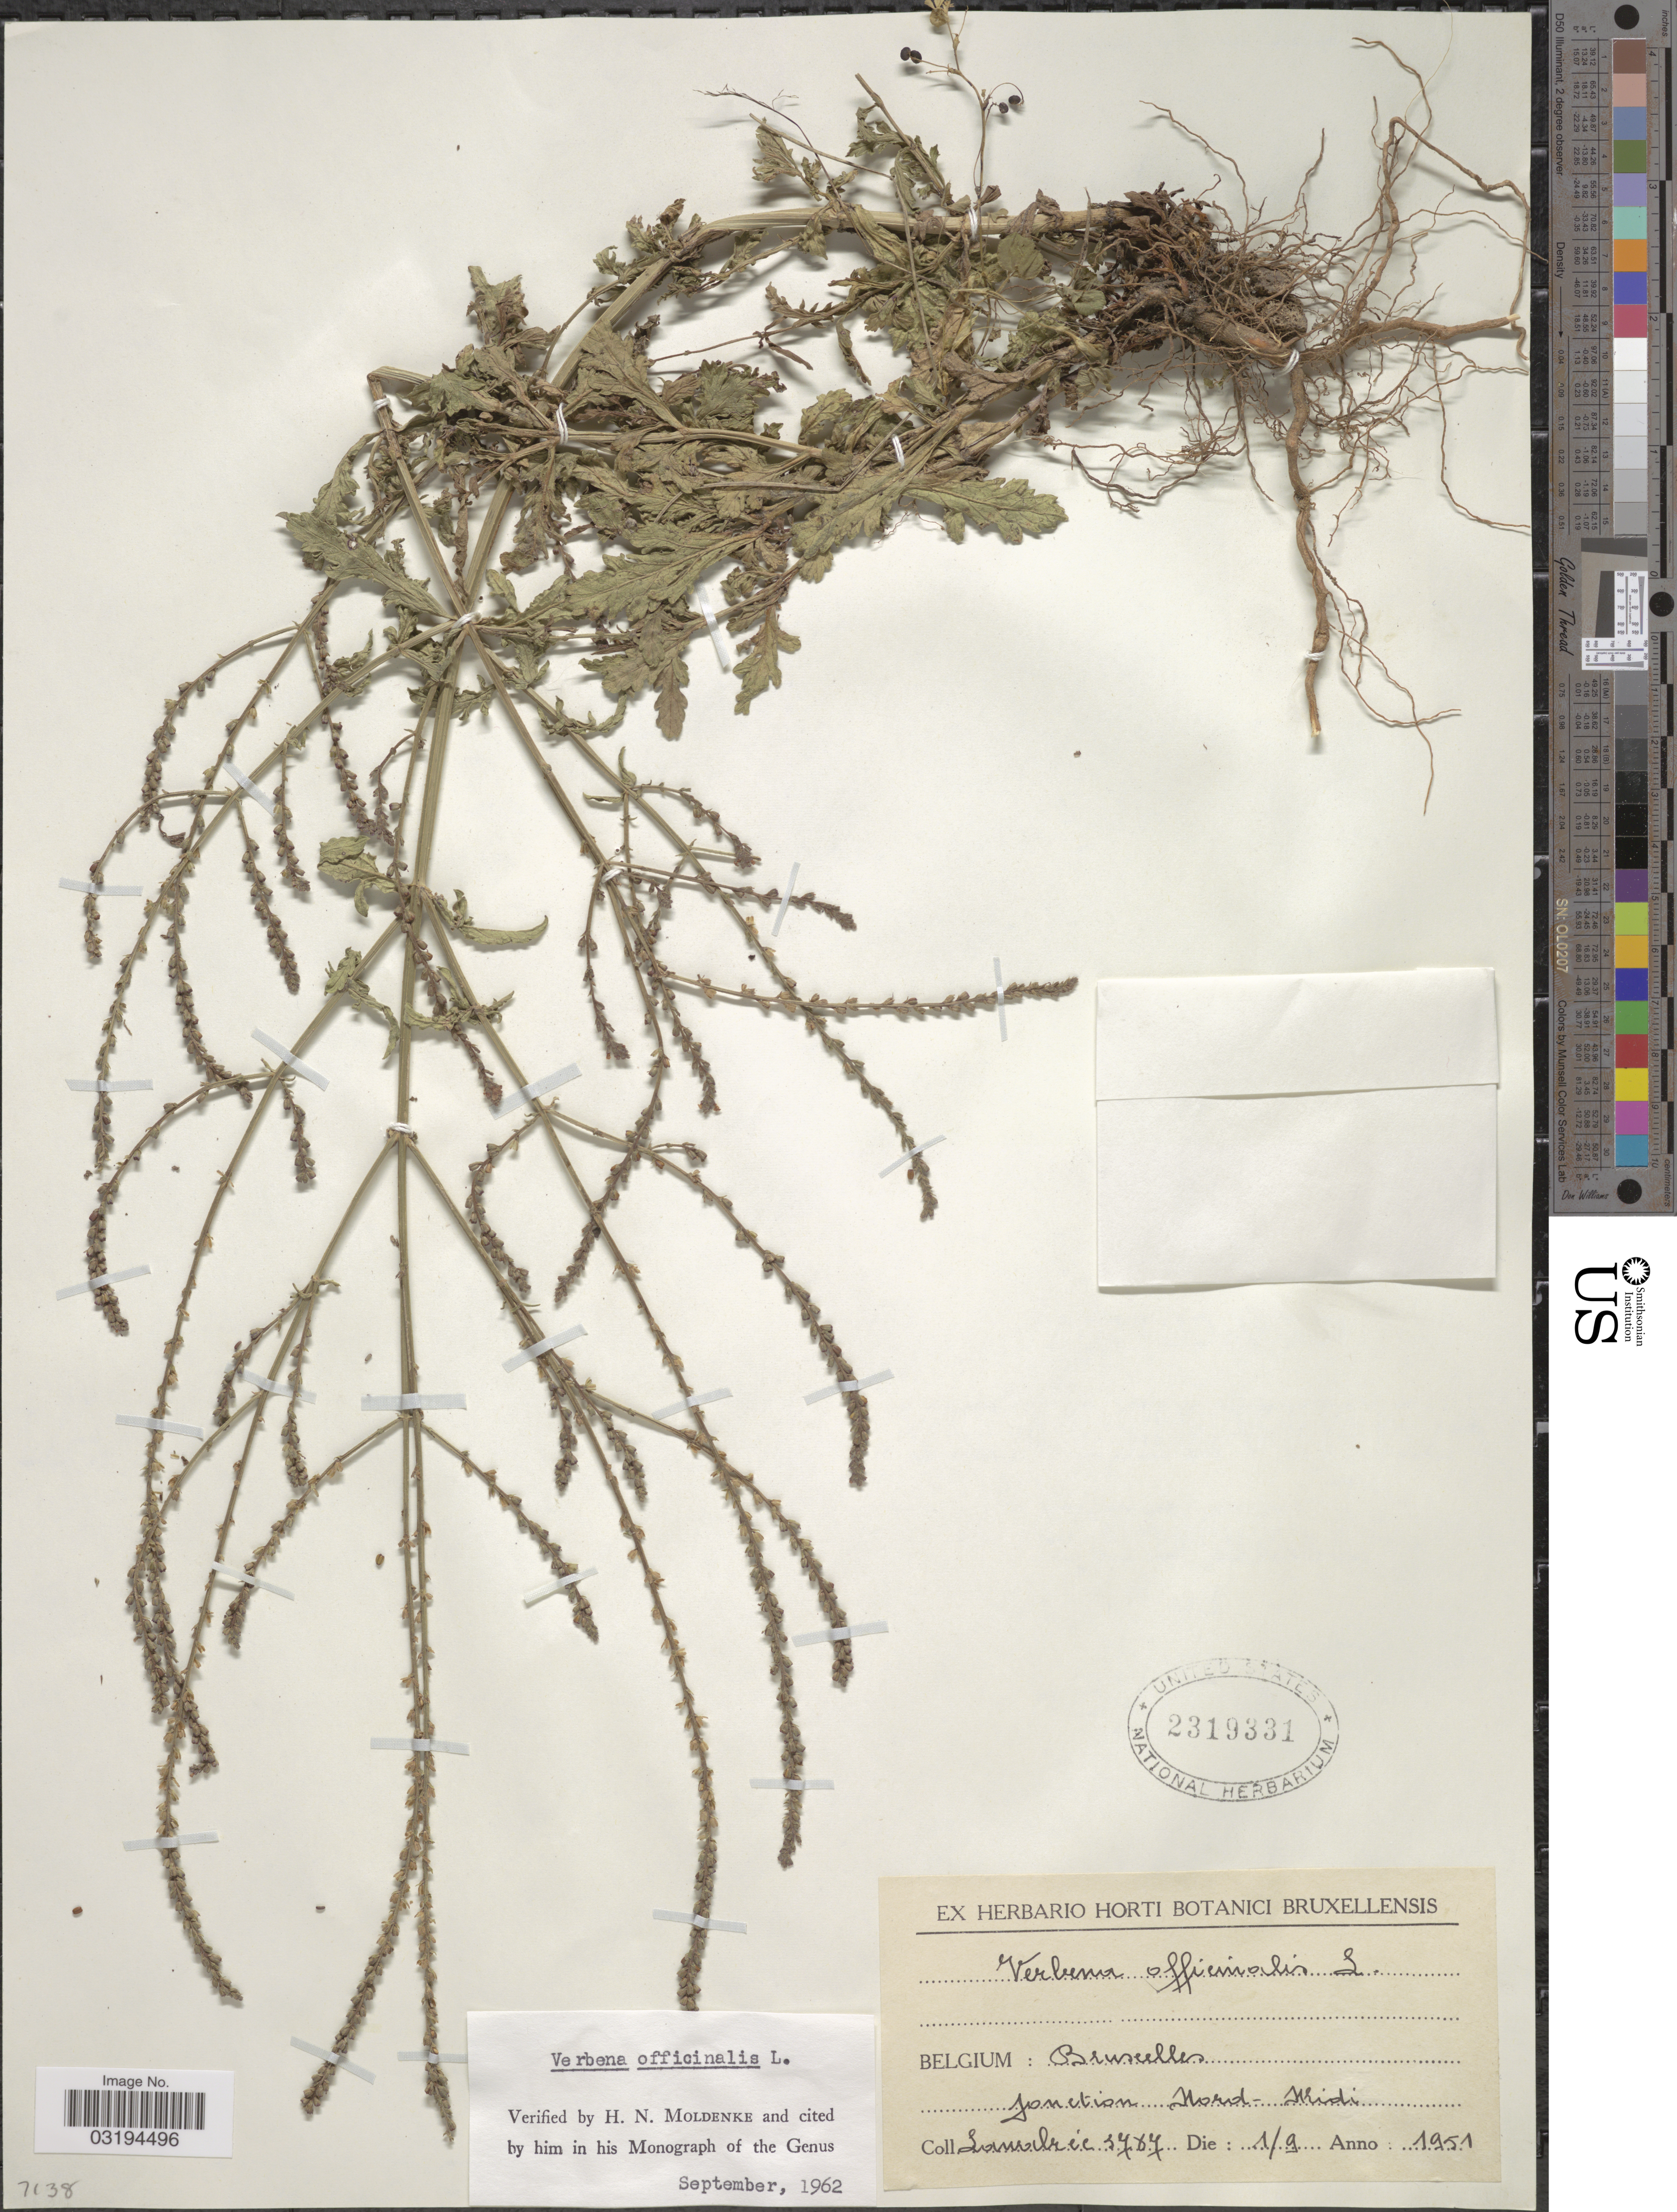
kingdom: Plantae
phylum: Tracheophyta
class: Magnoliopsida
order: Lamiales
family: Verbenaceae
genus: Verbena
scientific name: Verbena officinalis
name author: L.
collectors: Lonvalrie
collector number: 3767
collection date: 1951-09-01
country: Belgium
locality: Bruseelles. Jonction Nord-Midi.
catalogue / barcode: US 2319331